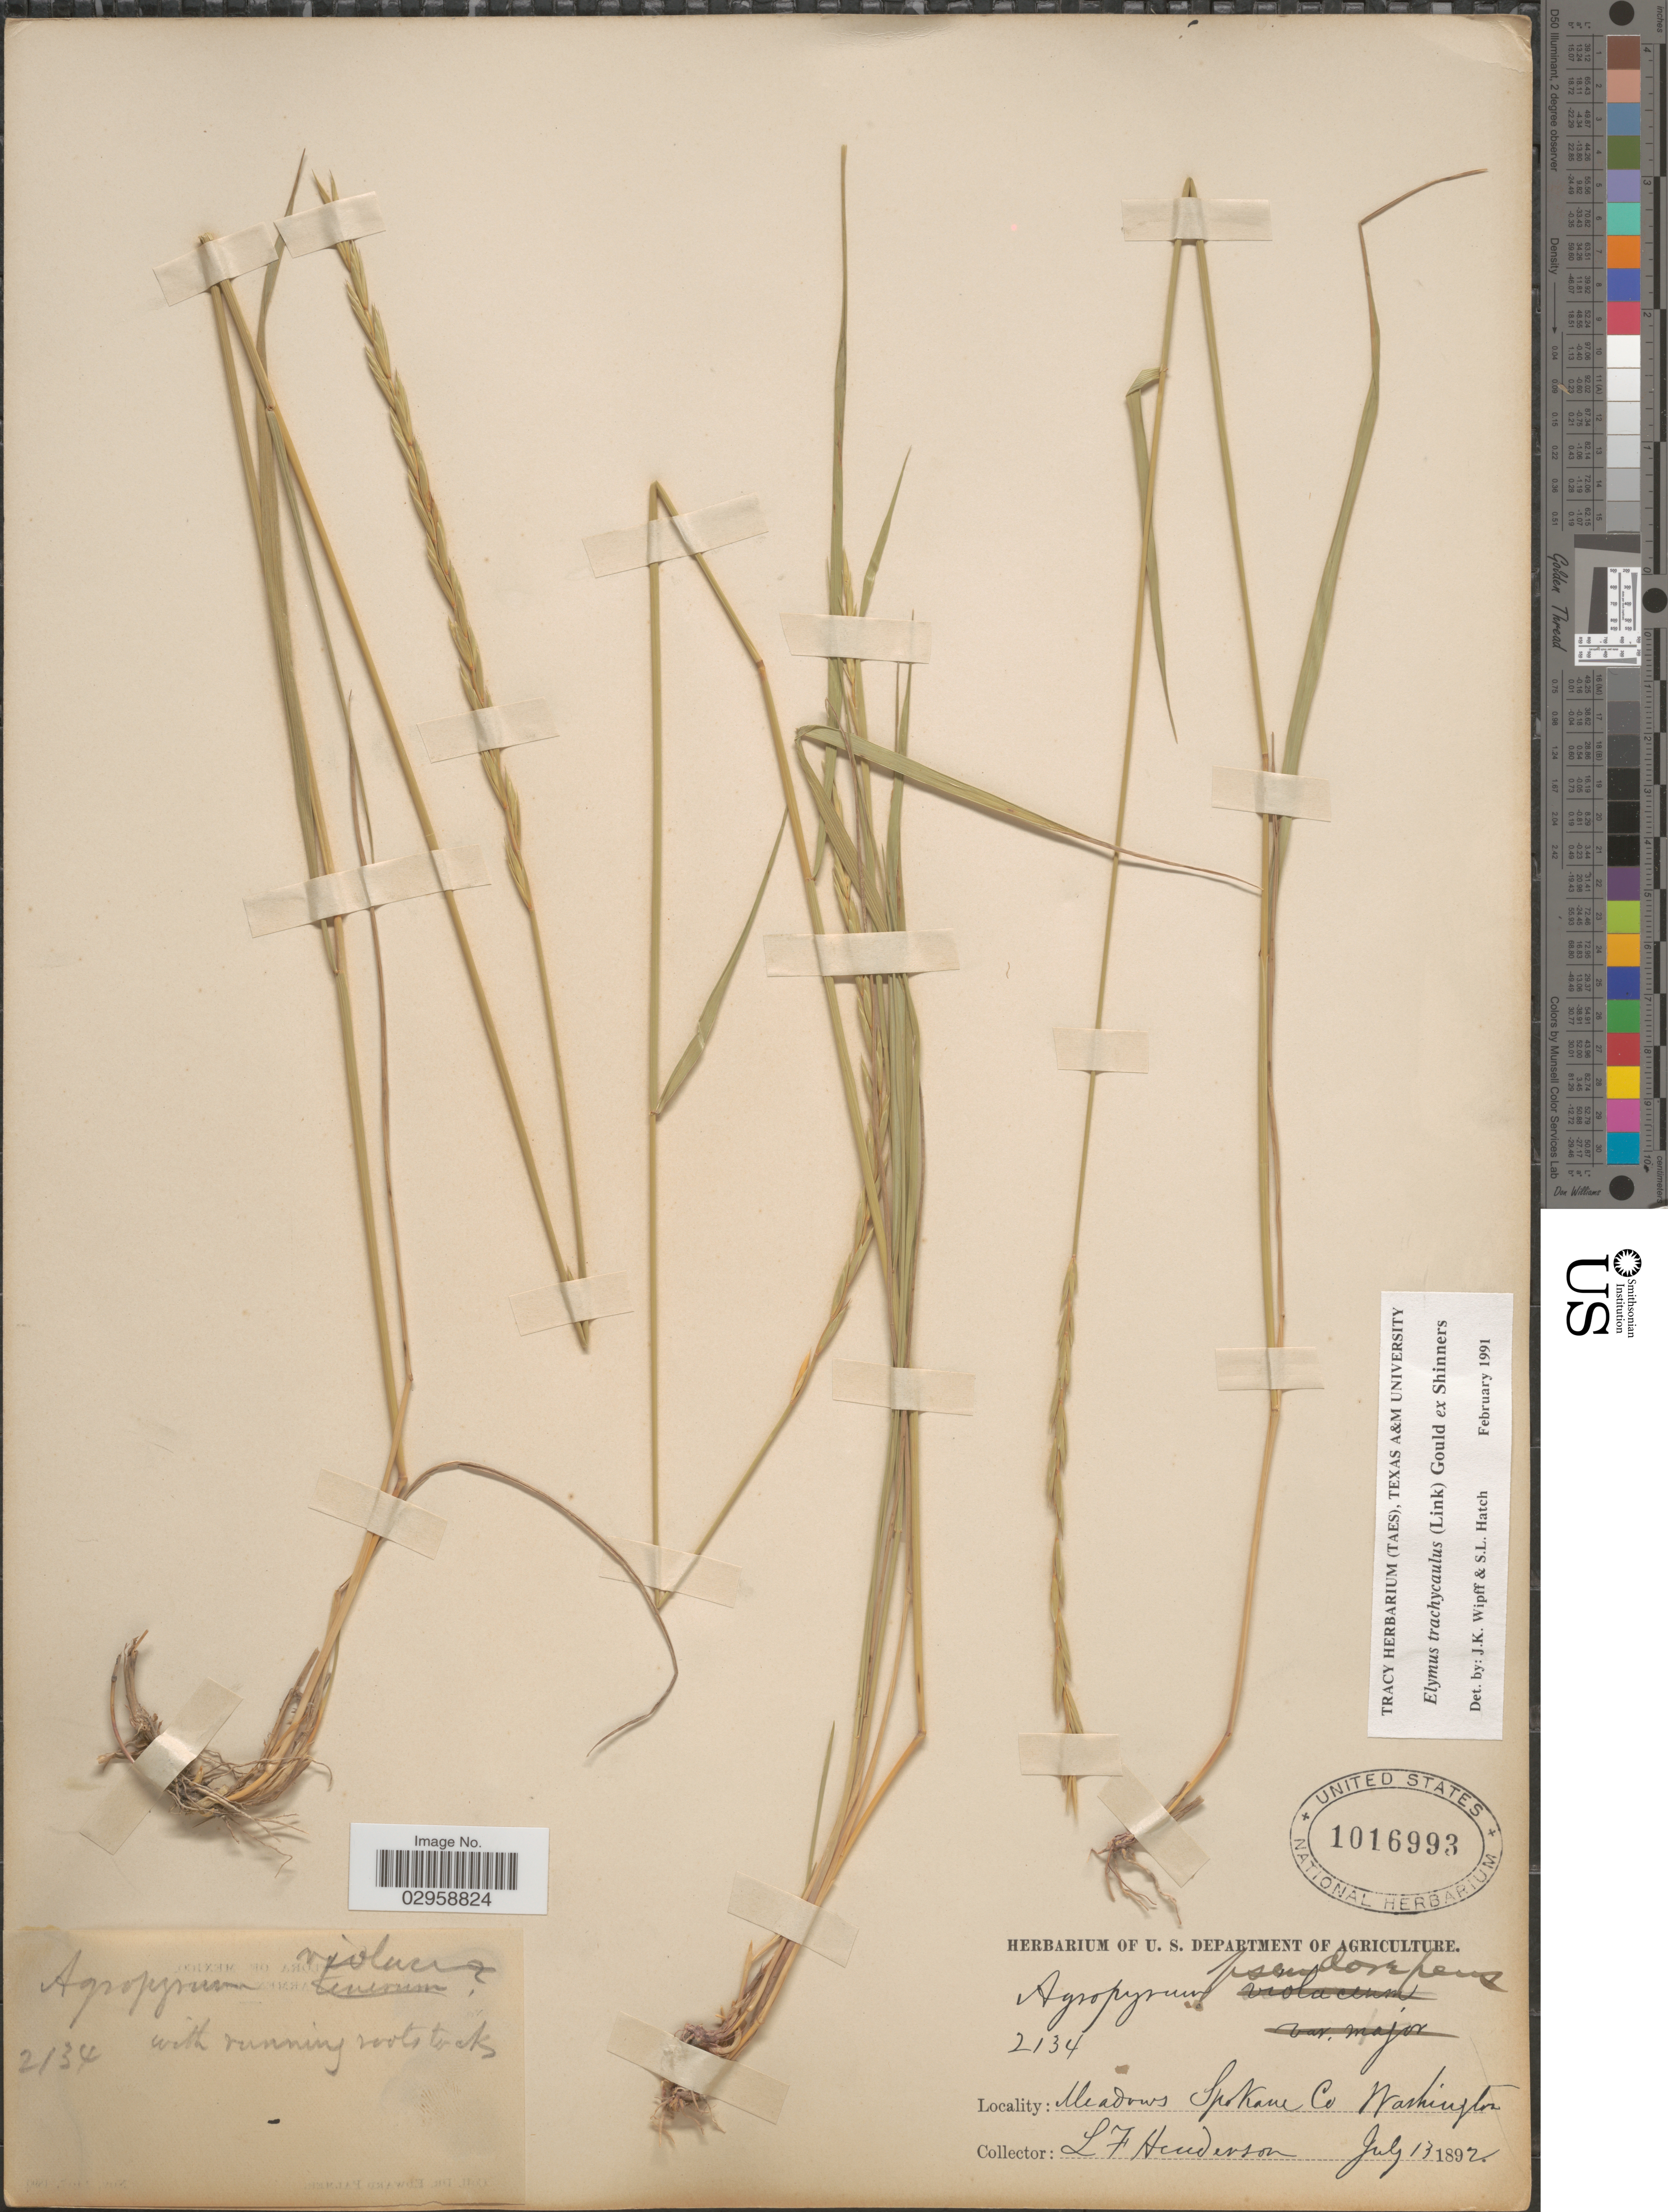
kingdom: Plantae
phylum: Tracheophyta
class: Liliopsida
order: Poales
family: Poaceae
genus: Elymus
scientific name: Elymus trachycaulus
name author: (Link) Gould ex Shinners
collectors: L. Henderson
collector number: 2134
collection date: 1892-07-13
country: United States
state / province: Washington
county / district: Spokane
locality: Meadows Spokane Co.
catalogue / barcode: US 1016993